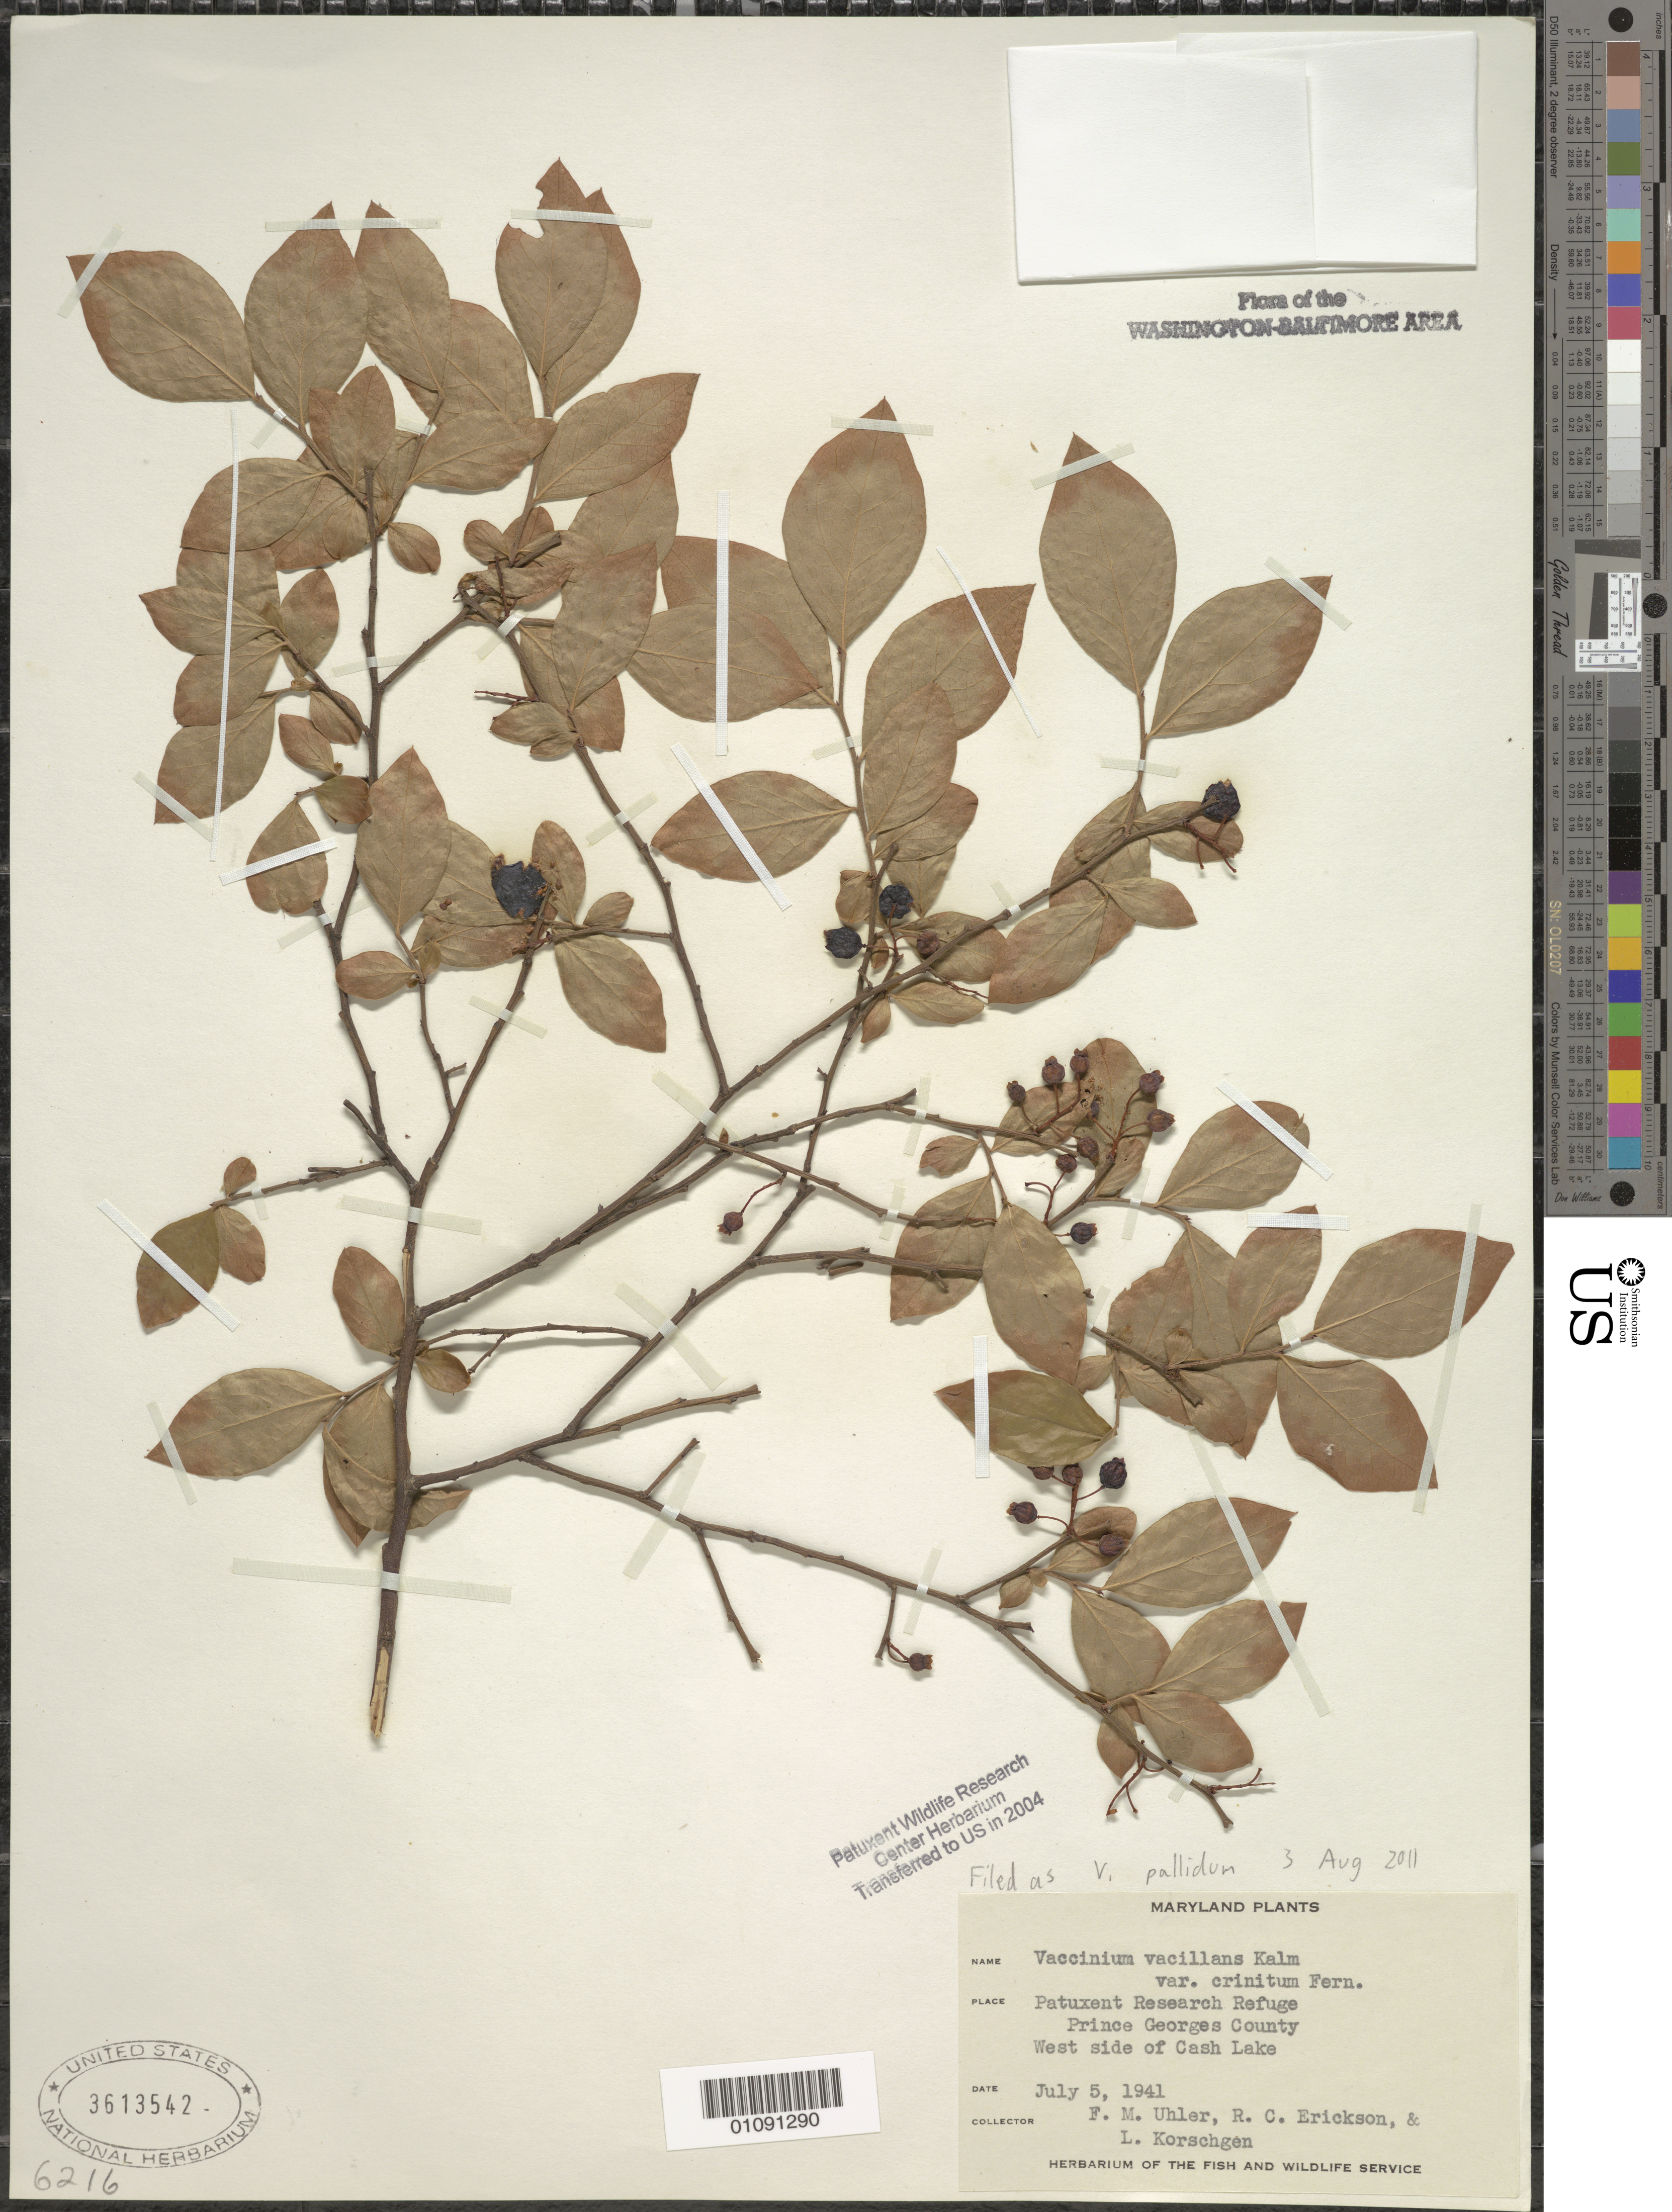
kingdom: Plantae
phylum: Tracheophyta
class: Magnoliopsida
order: Ericales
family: Ericaceae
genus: Vaccinium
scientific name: Vaccinium pallidum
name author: Aiton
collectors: F. M. Uhler, R. Erickson & L. Korschgen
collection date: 1941-07-05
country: United States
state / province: Maryland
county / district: Prince George's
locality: Patuxent Wildlife Refuge. W. side of Cash Lake.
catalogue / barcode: US 3613542